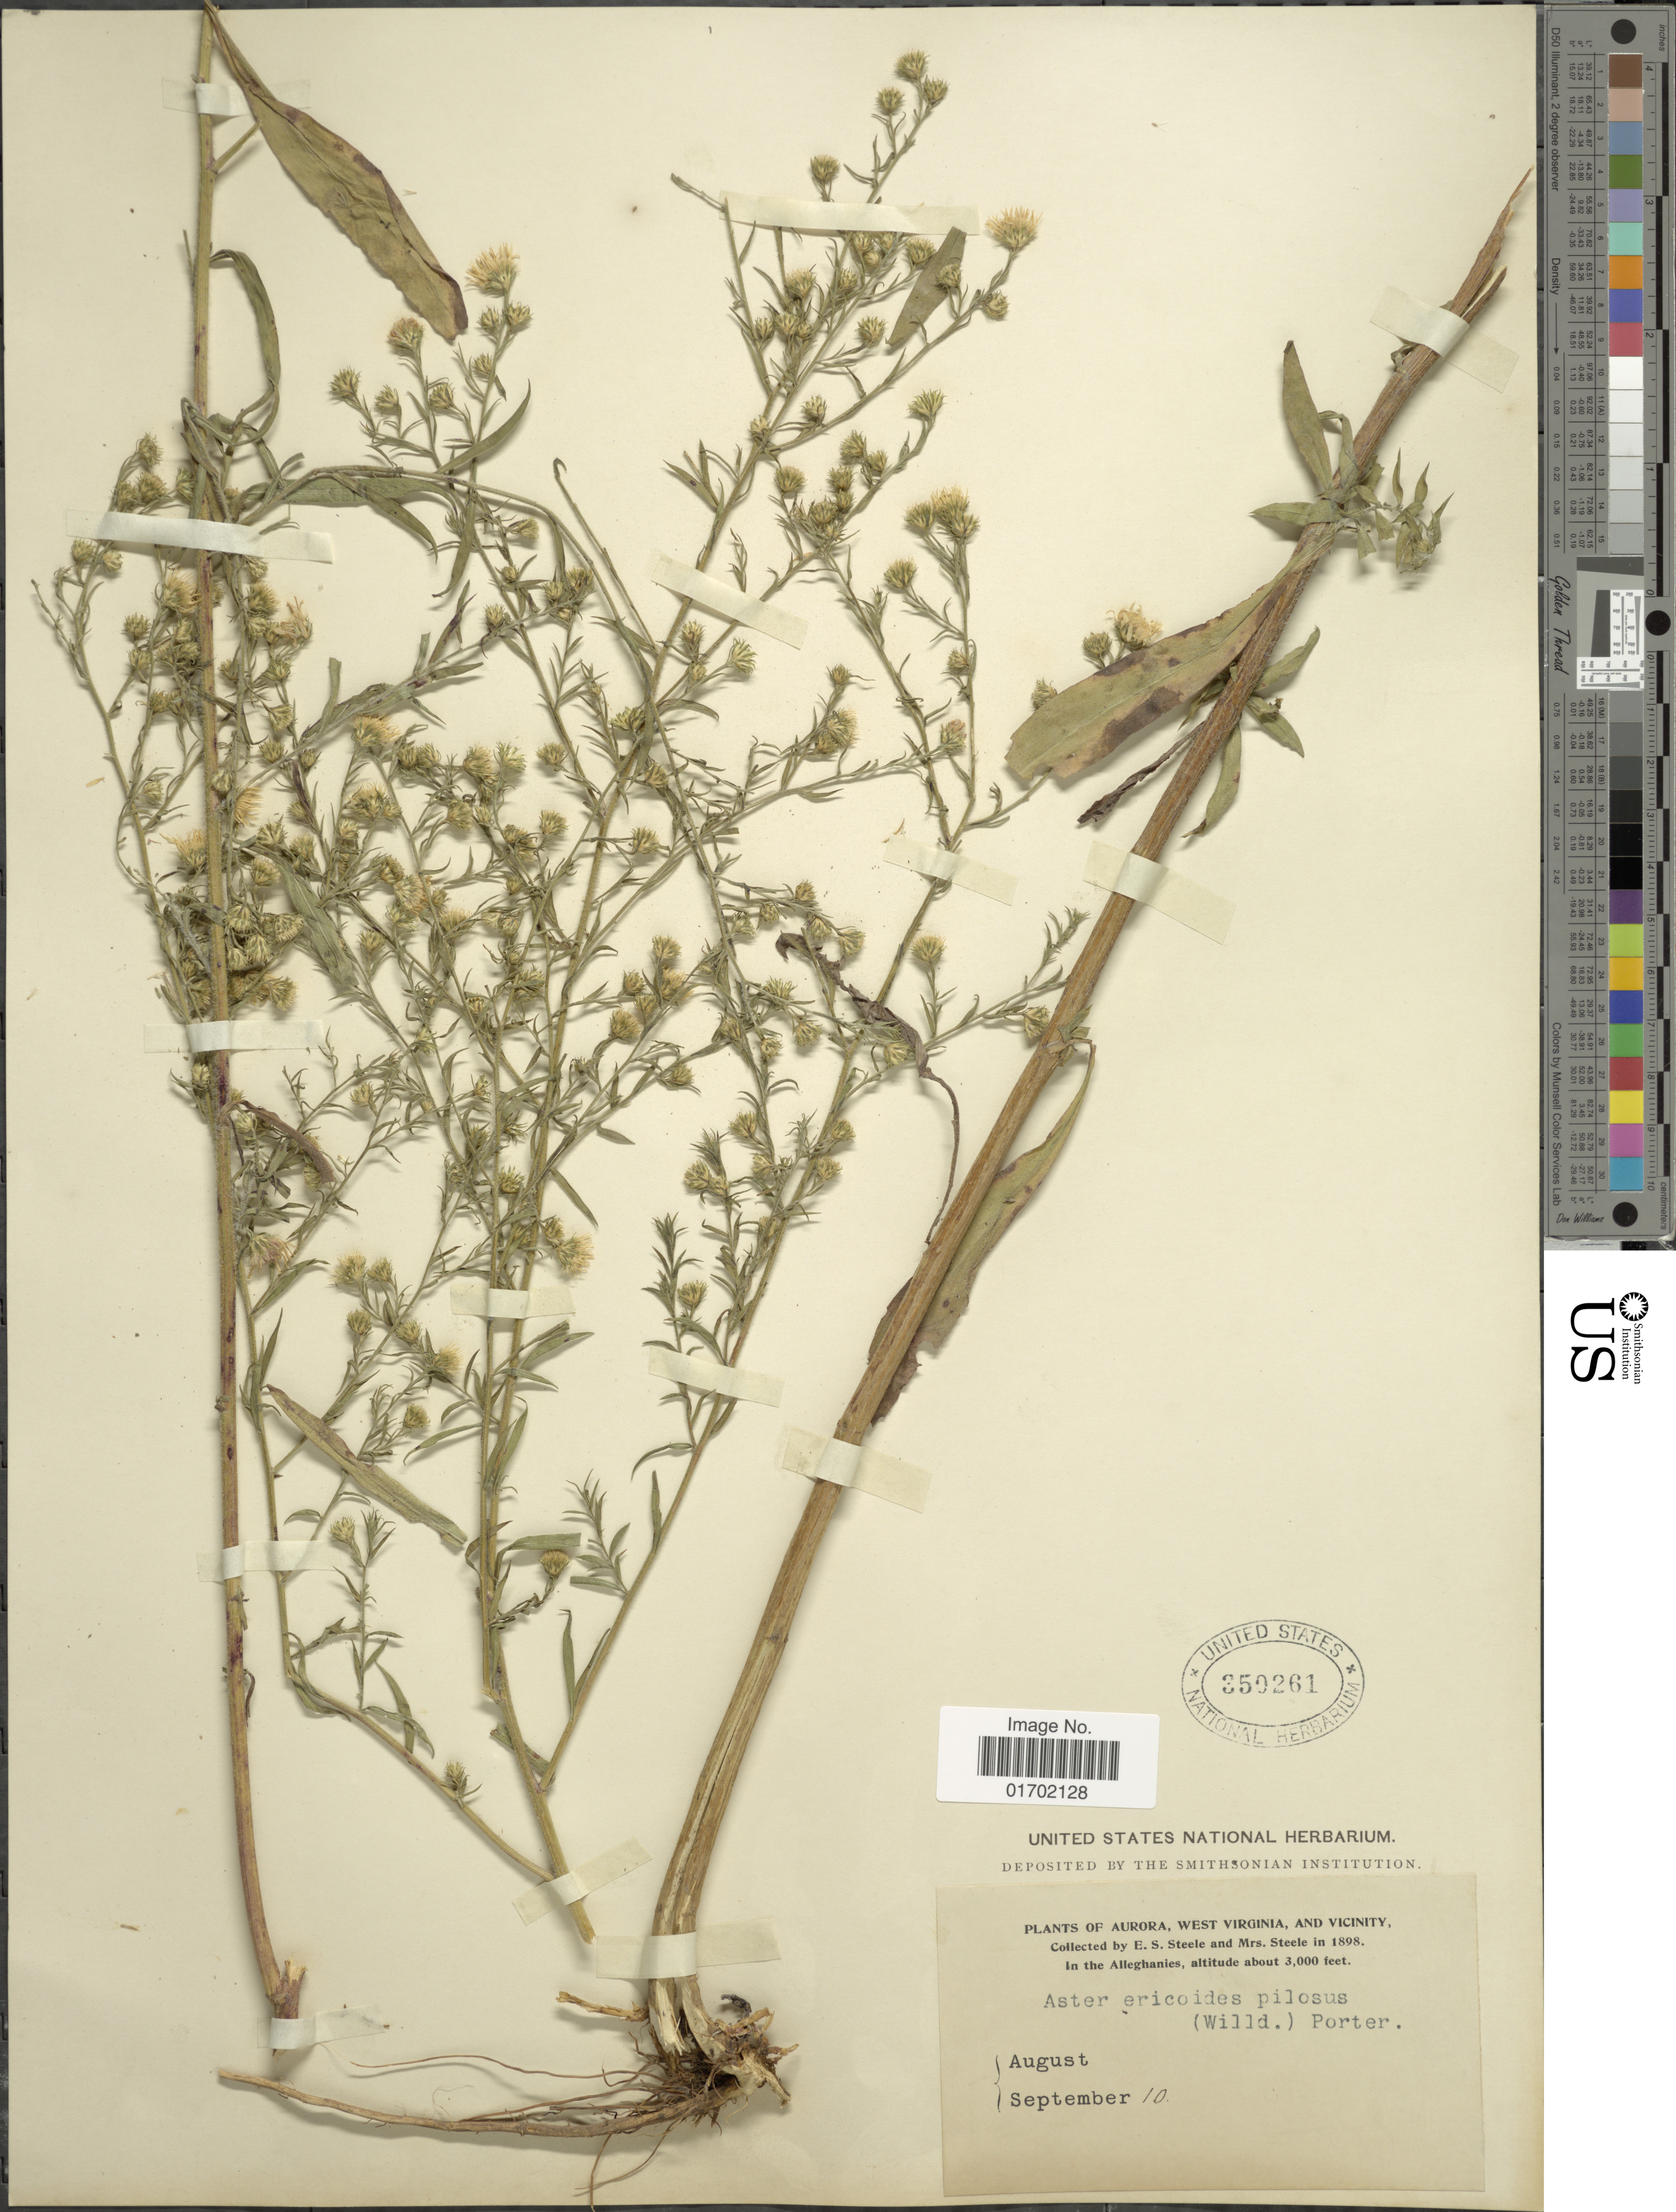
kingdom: Plantae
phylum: Tracheophyta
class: Magnoliopsida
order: Asterales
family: Asteraceae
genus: Symphyotrichum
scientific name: Symphyotrichum pilosum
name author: (Willd.) G.L. Nesom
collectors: E. Steele & Mrs. E. S. Steele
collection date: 1898-09-10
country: United States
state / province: West Virginia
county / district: Preston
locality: Aurora, West Virginia, and Vicinity, in the Alleghanies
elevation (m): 914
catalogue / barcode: US 350261